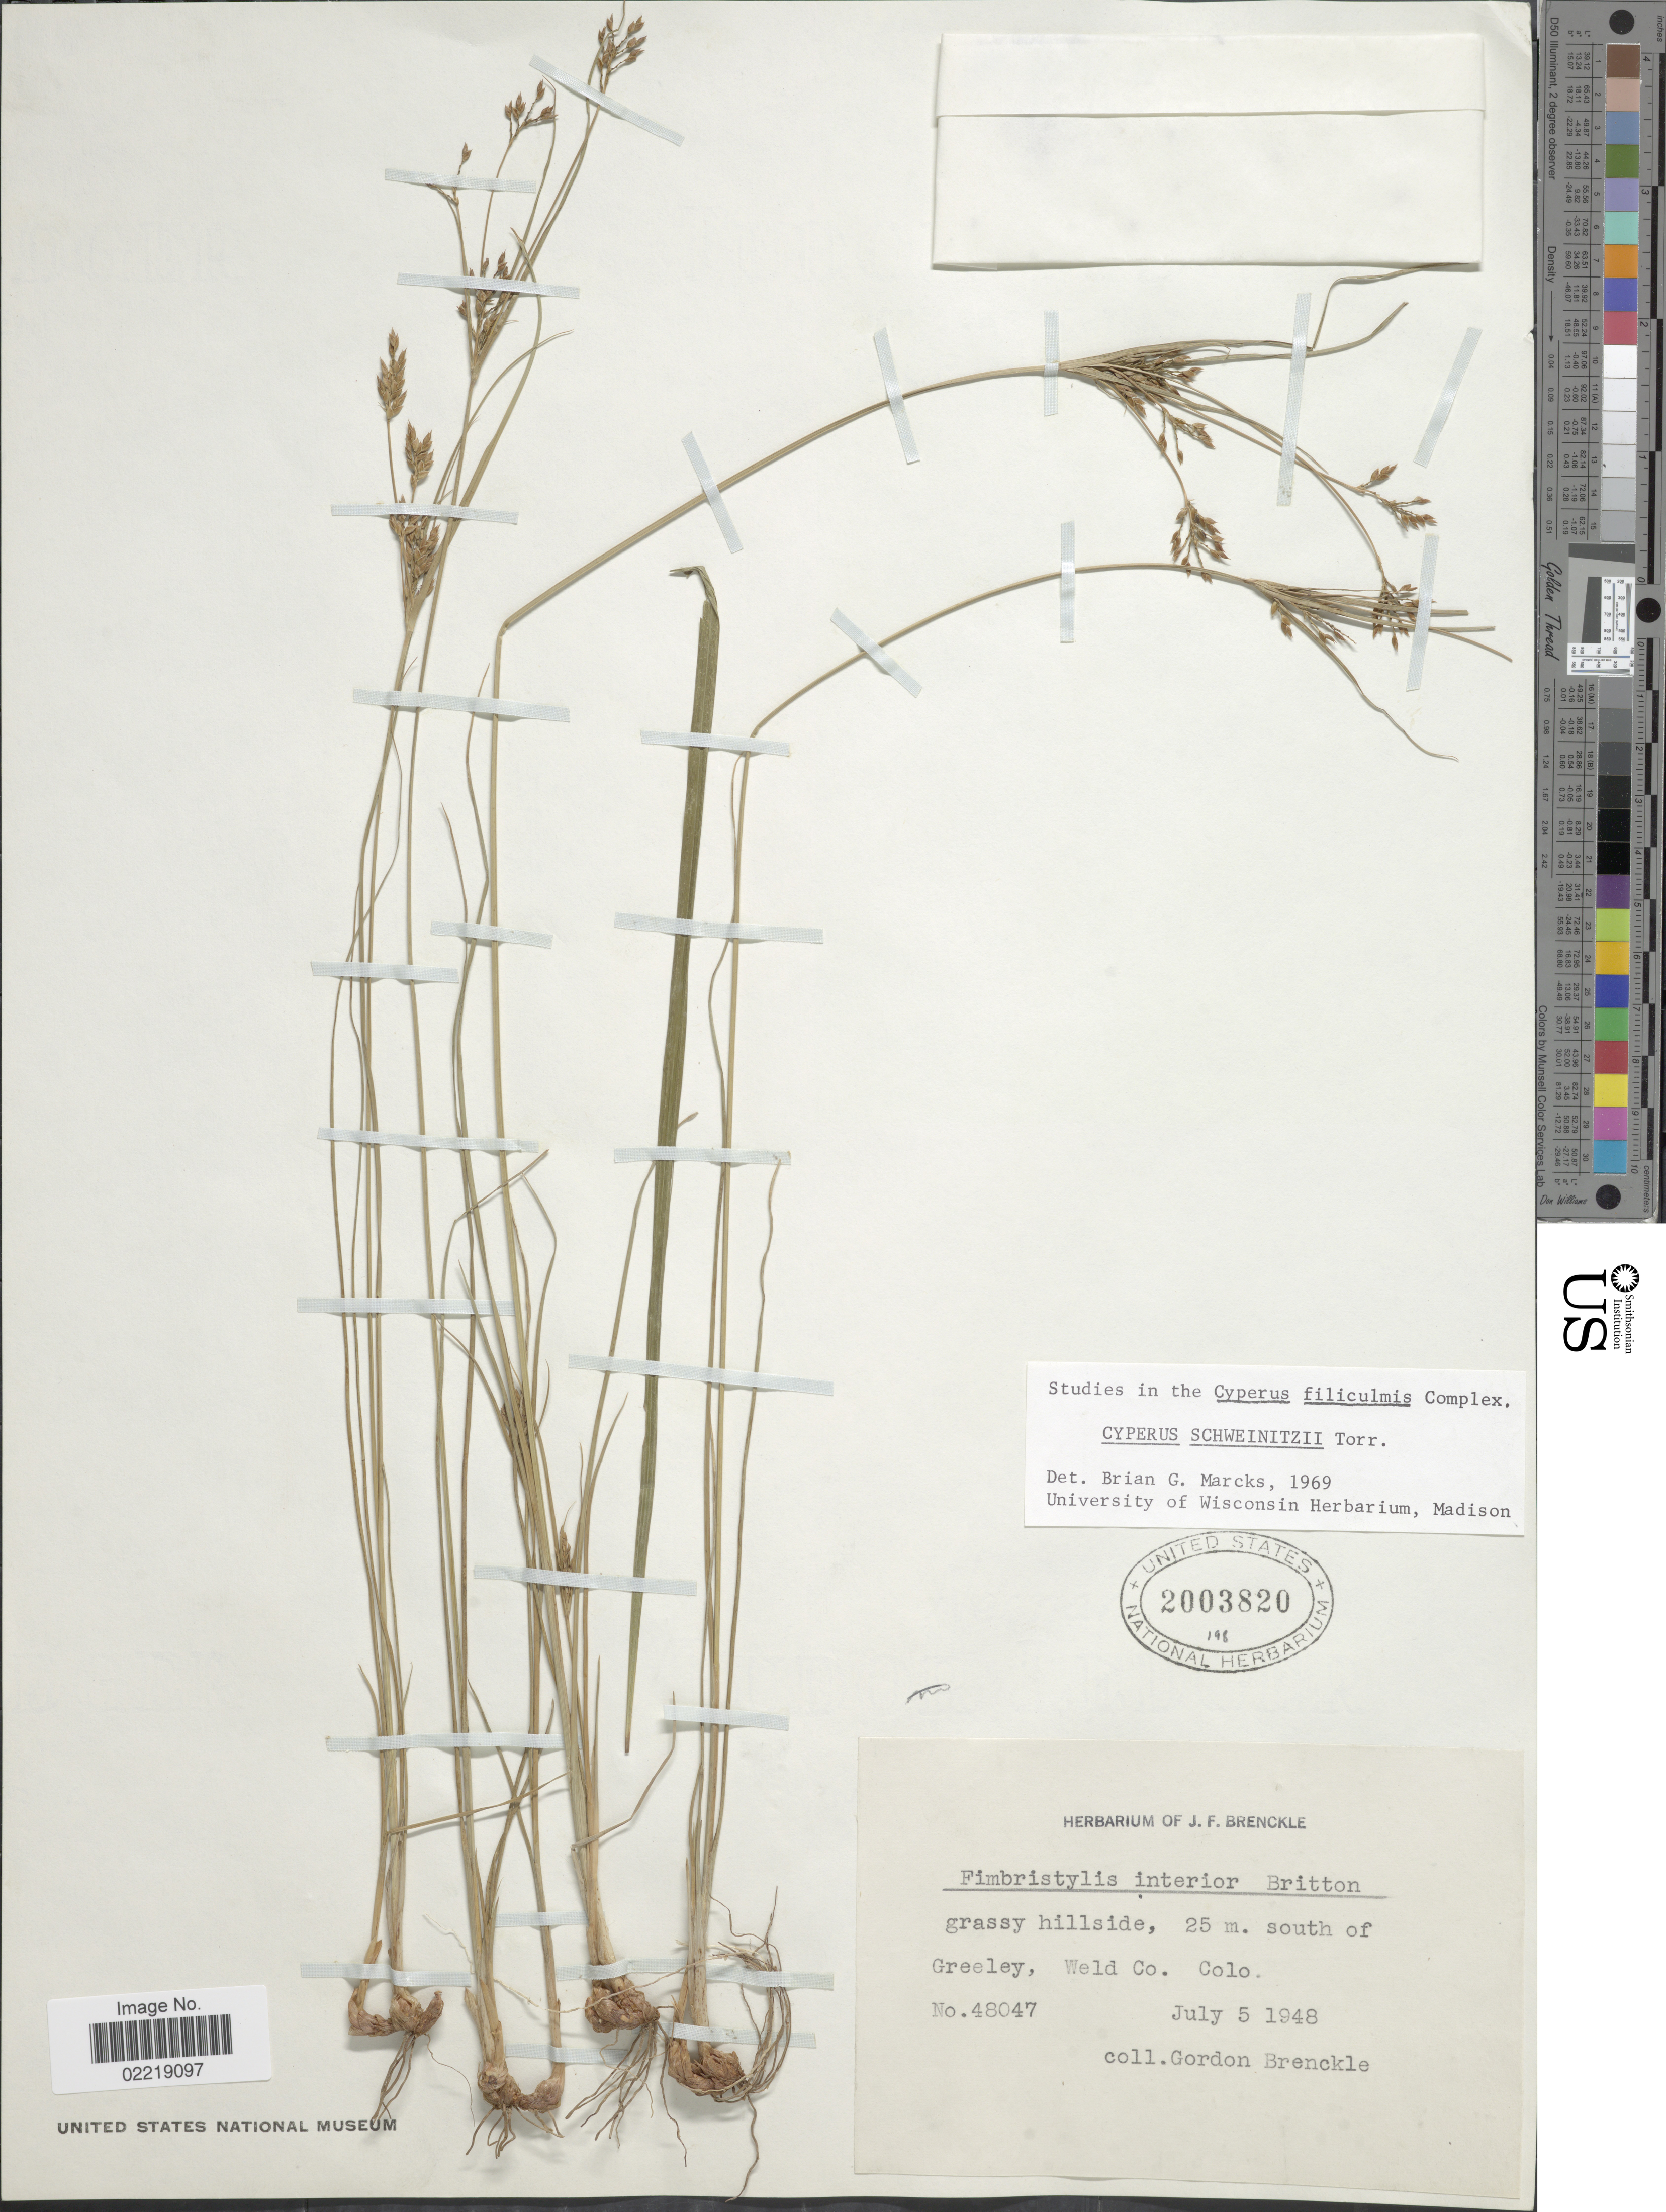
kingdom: Plantae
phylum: Tracheophyta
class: Liliopsida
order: Poales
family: Cyperaceae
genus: Cyperus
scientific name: Cyperus schweinitzii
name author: Torr.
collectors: G. Brenckle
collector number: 48047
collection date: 1948-07-05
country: United States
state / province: Colorado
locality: Grassy hillside, 25 m. south of Greeley, Weld Co.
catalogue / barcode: US 2003820